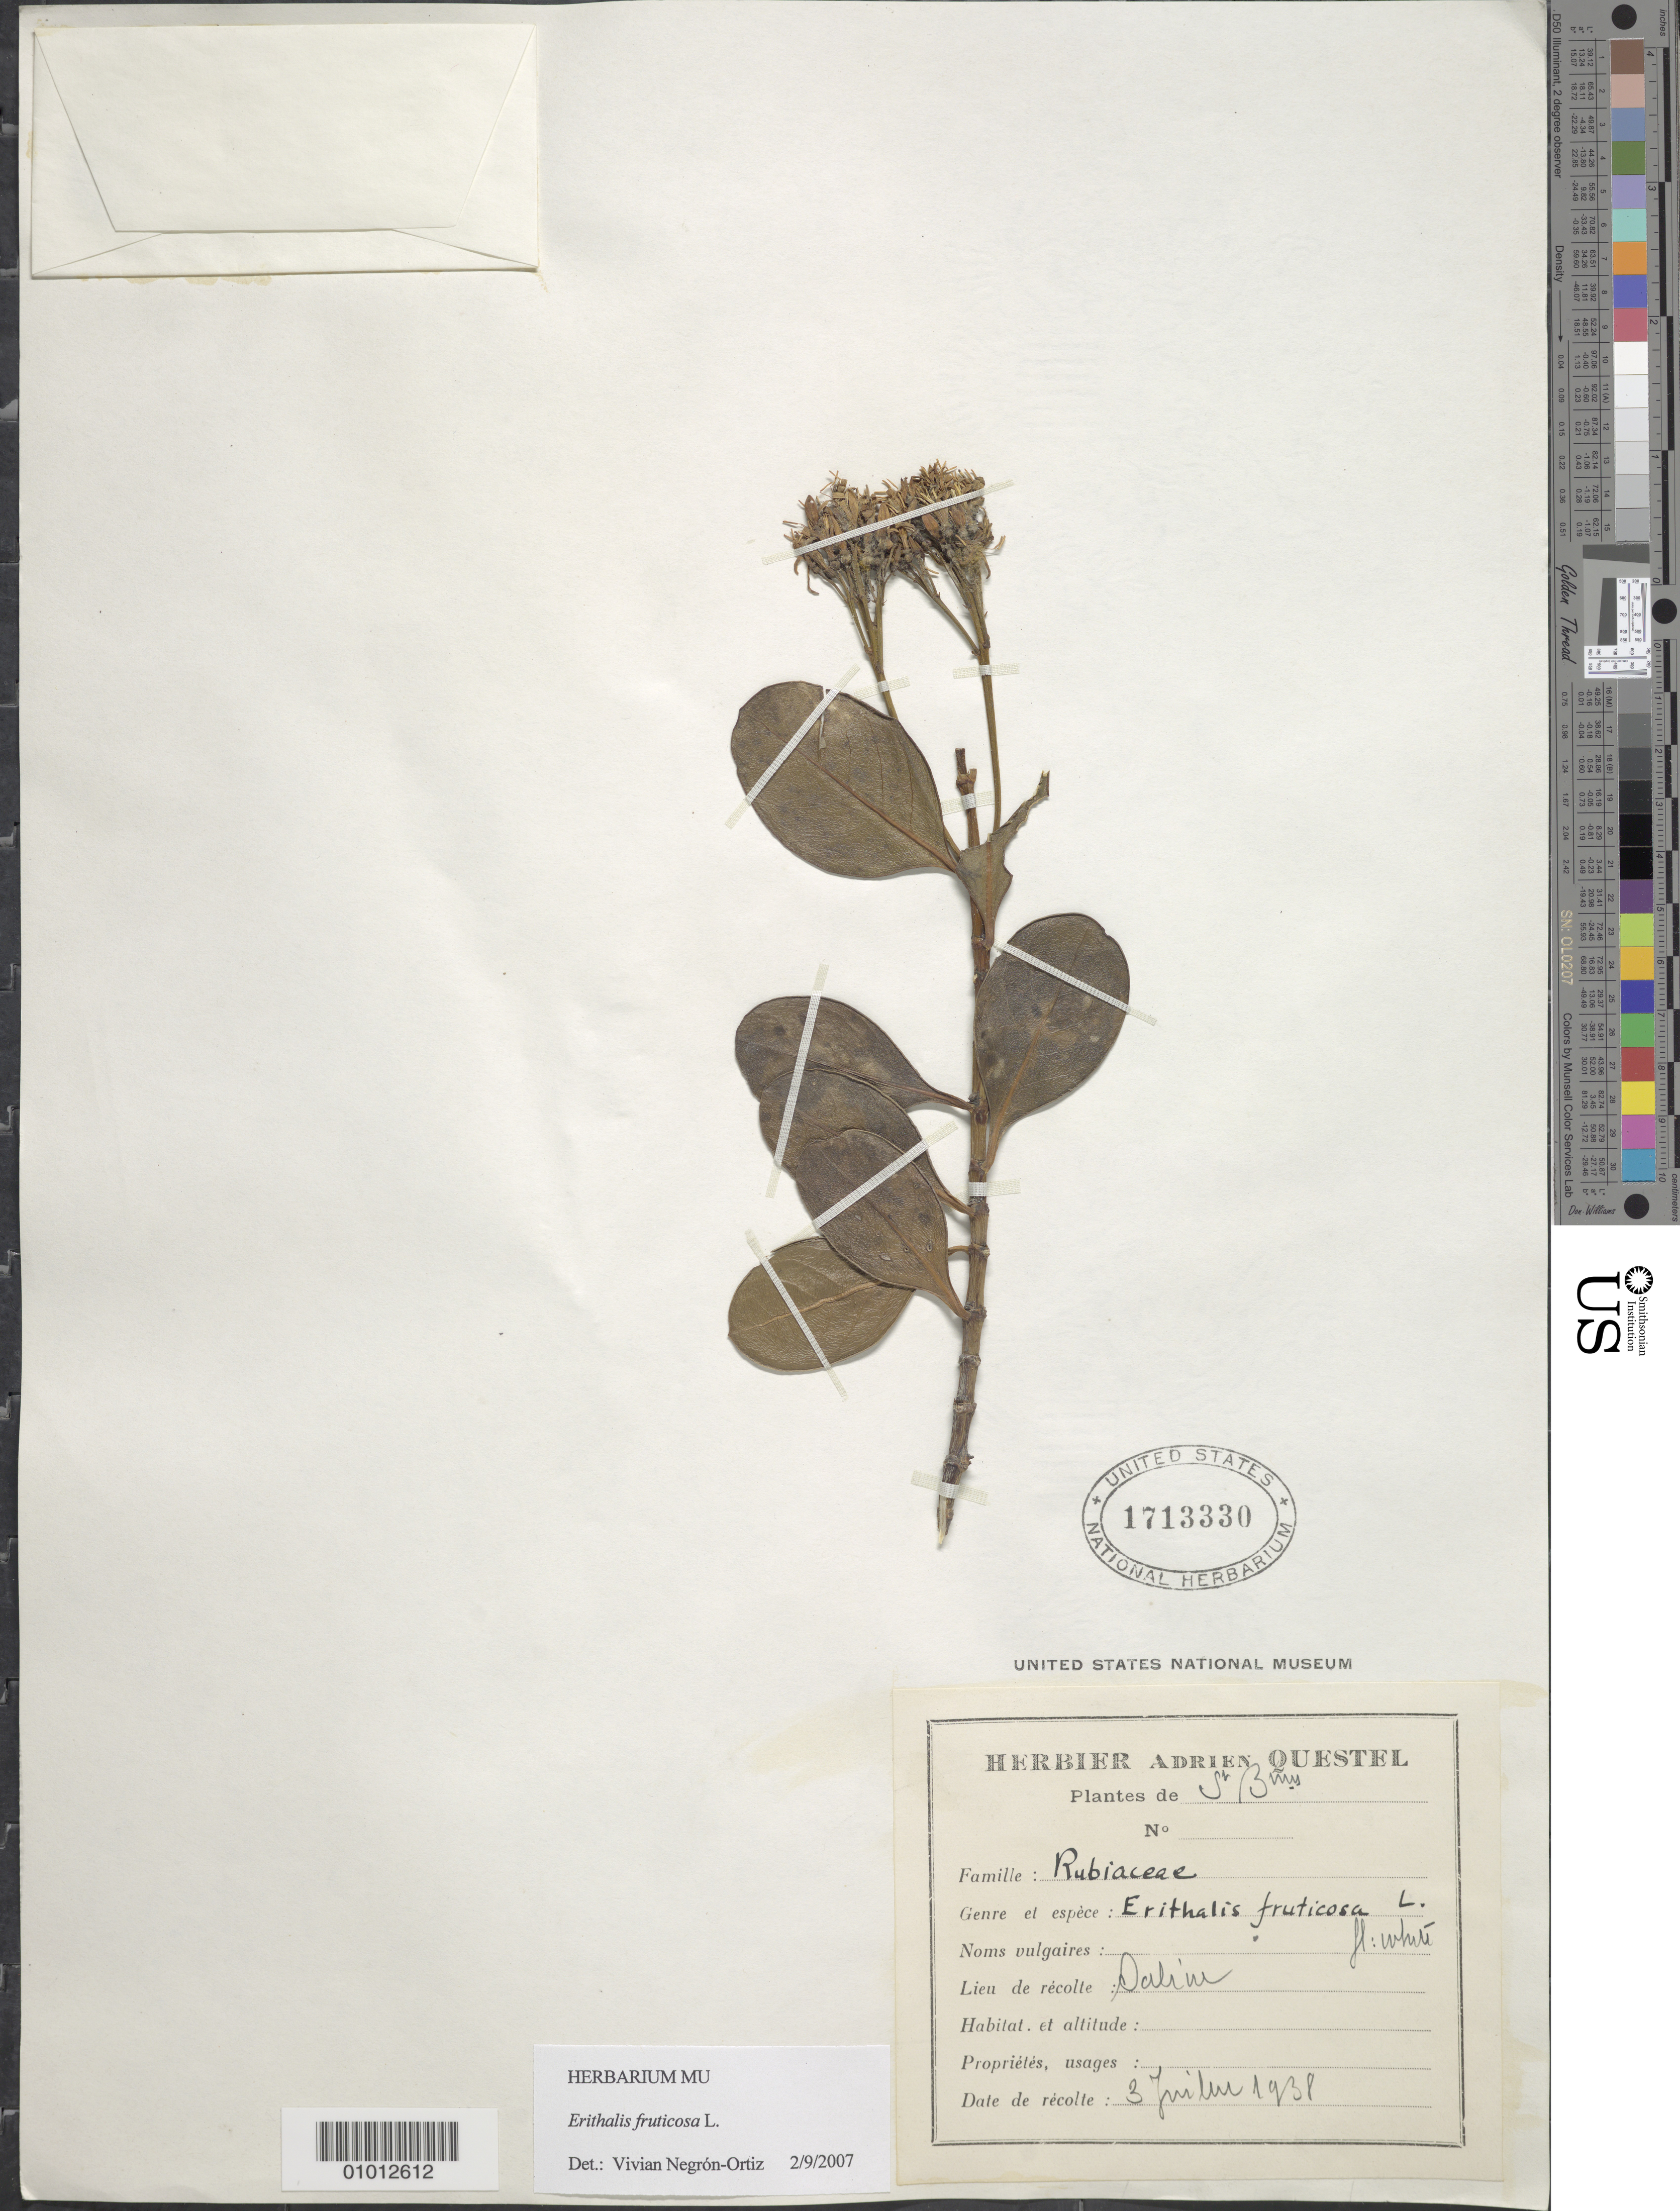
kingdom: Plantae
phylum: Tracheophyta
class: Magnoliopsida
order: Gentianales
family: Rubiaceae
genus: Erithalis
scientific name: Erithalis fruticosa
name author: L.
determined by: Negrón-Ortiz, V.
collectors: A. Questel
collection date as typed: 03 Jan 1938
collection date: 1938-01-03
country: Saint Barthélemy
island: St. Barthélemy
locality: Daline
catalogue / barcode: US 1713330